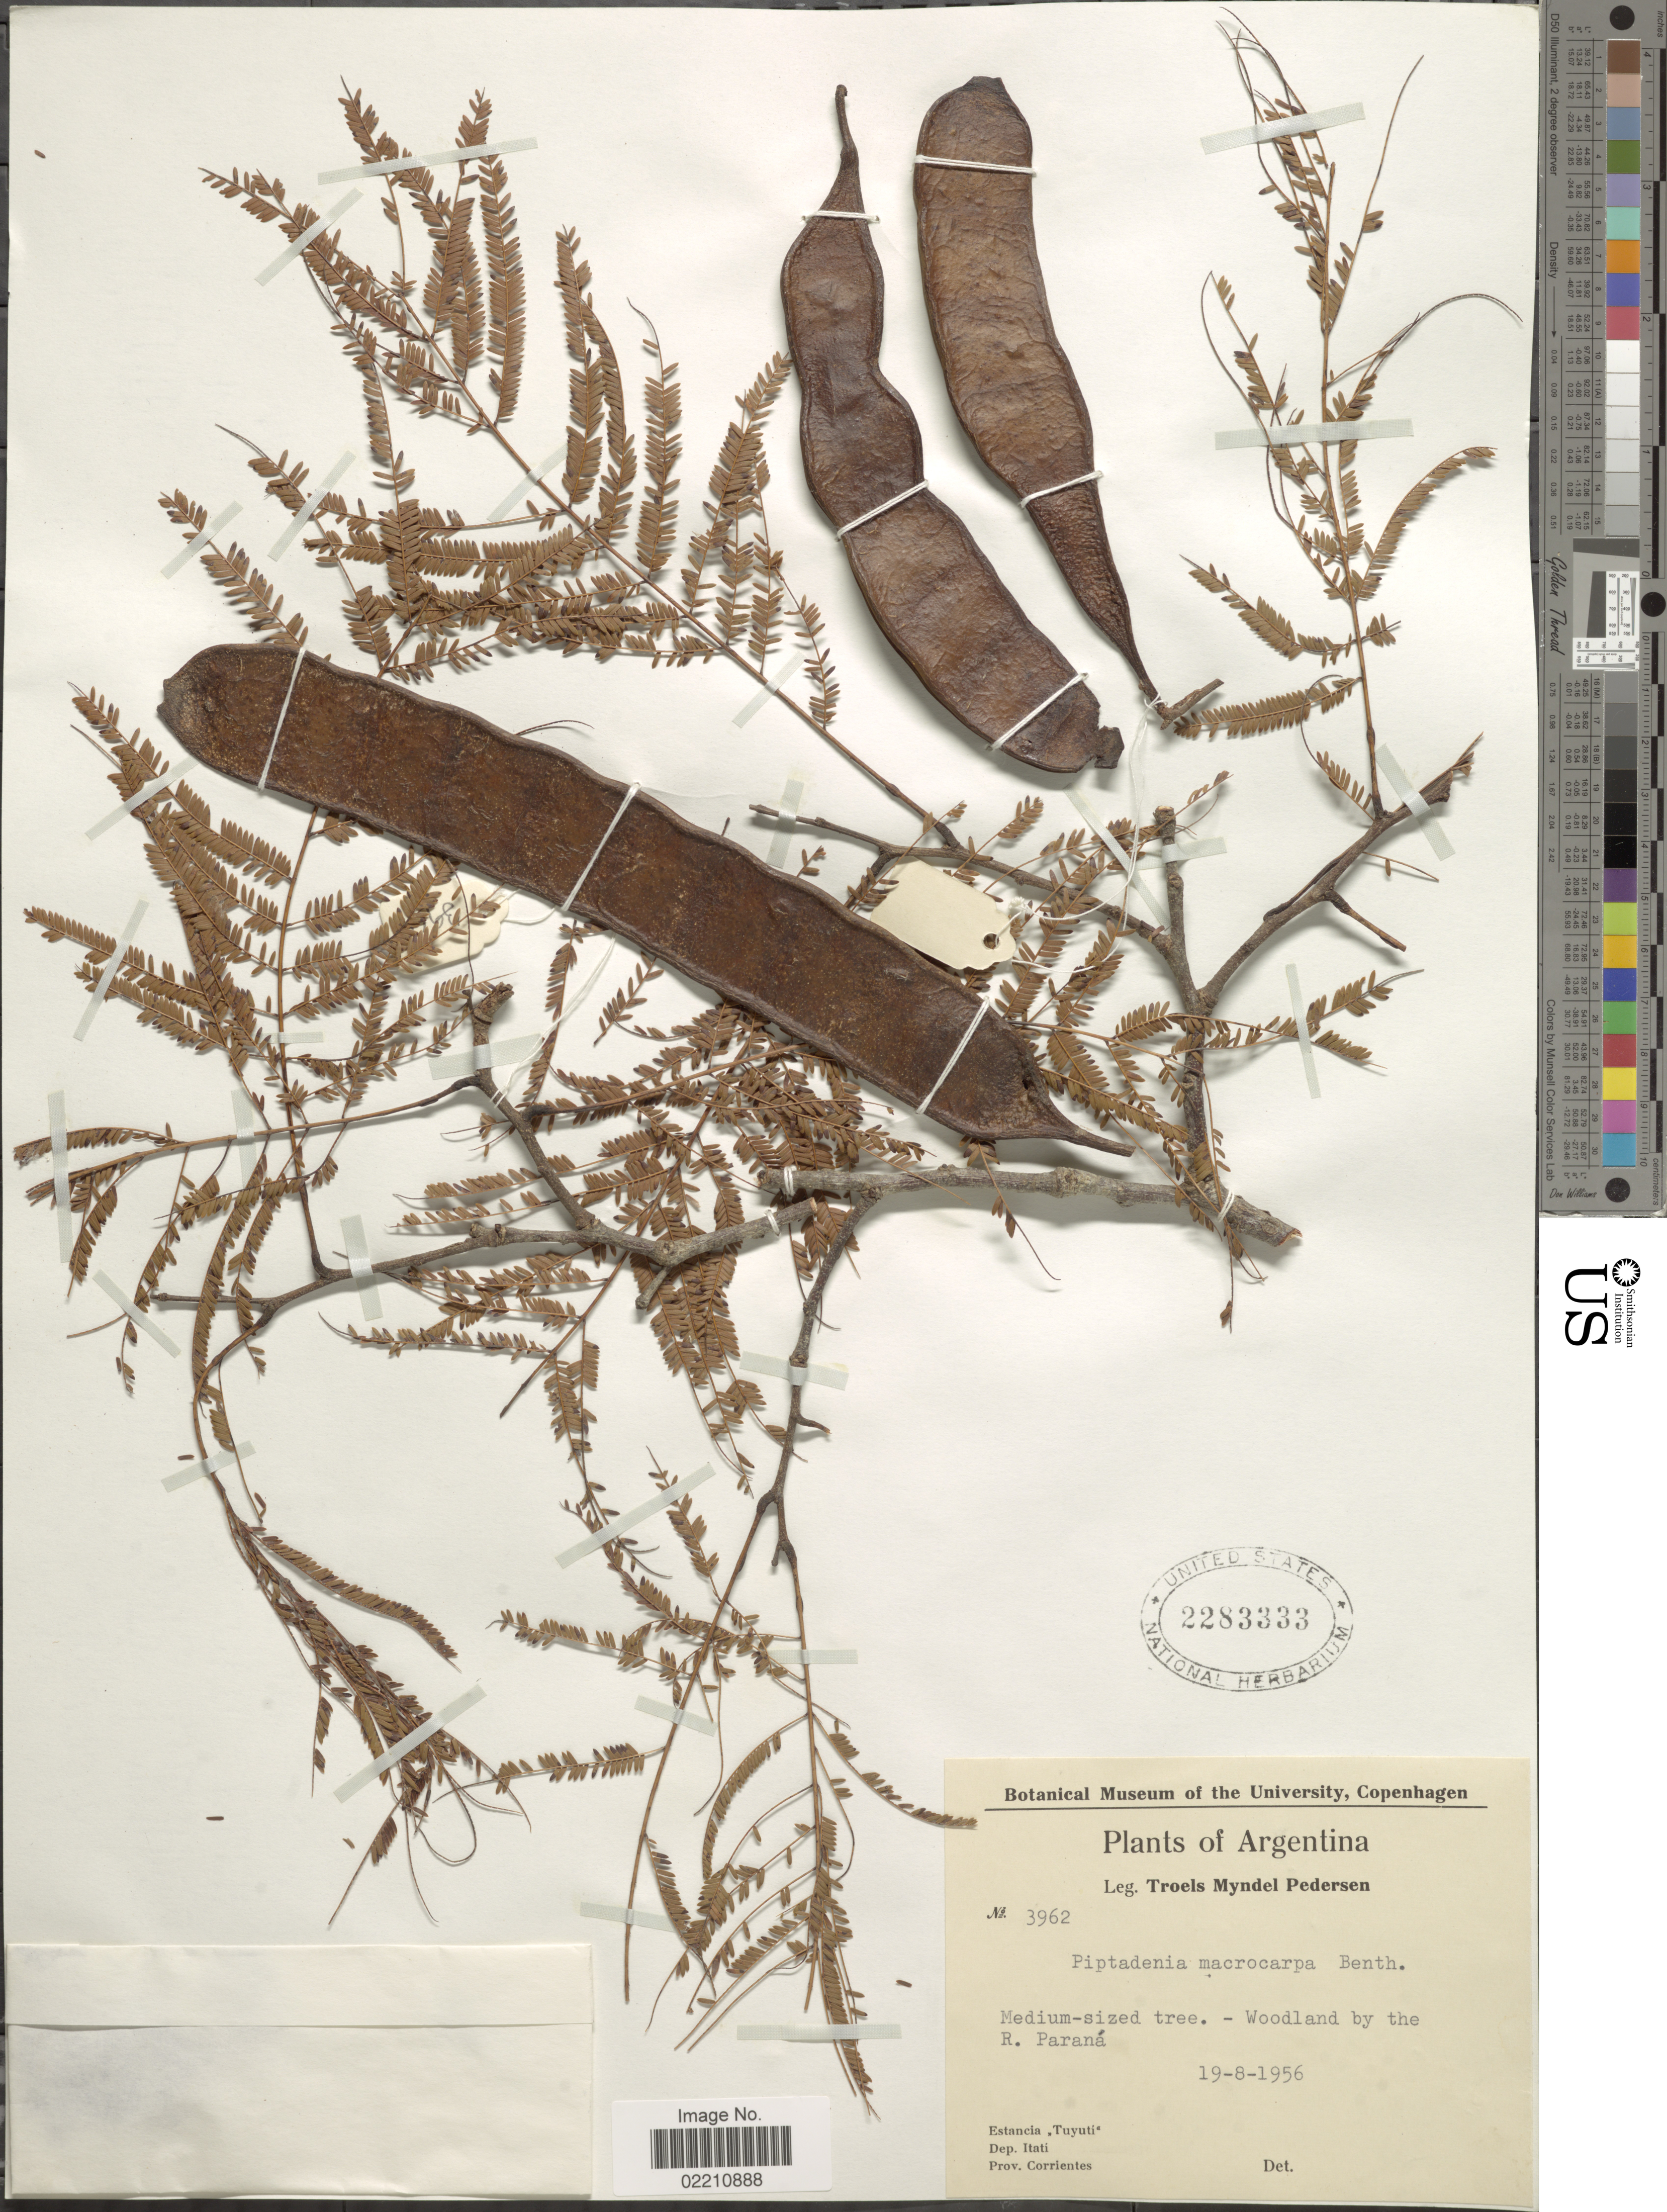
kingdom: Plantae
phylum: Tracheophyta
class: Magnoliopsida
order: Fabales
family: Fabaceae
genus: Anadenanthera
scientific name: Anadenanthera macrocarpa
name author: (Benth.) Brenan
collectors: T. Pederson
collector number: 3962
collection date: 1956-08-19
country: Argentina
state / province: Corrientes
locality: Estancia "Tuyuti" Dep. Itati. Woodland by the R. Paraná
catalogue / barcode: US 2283333